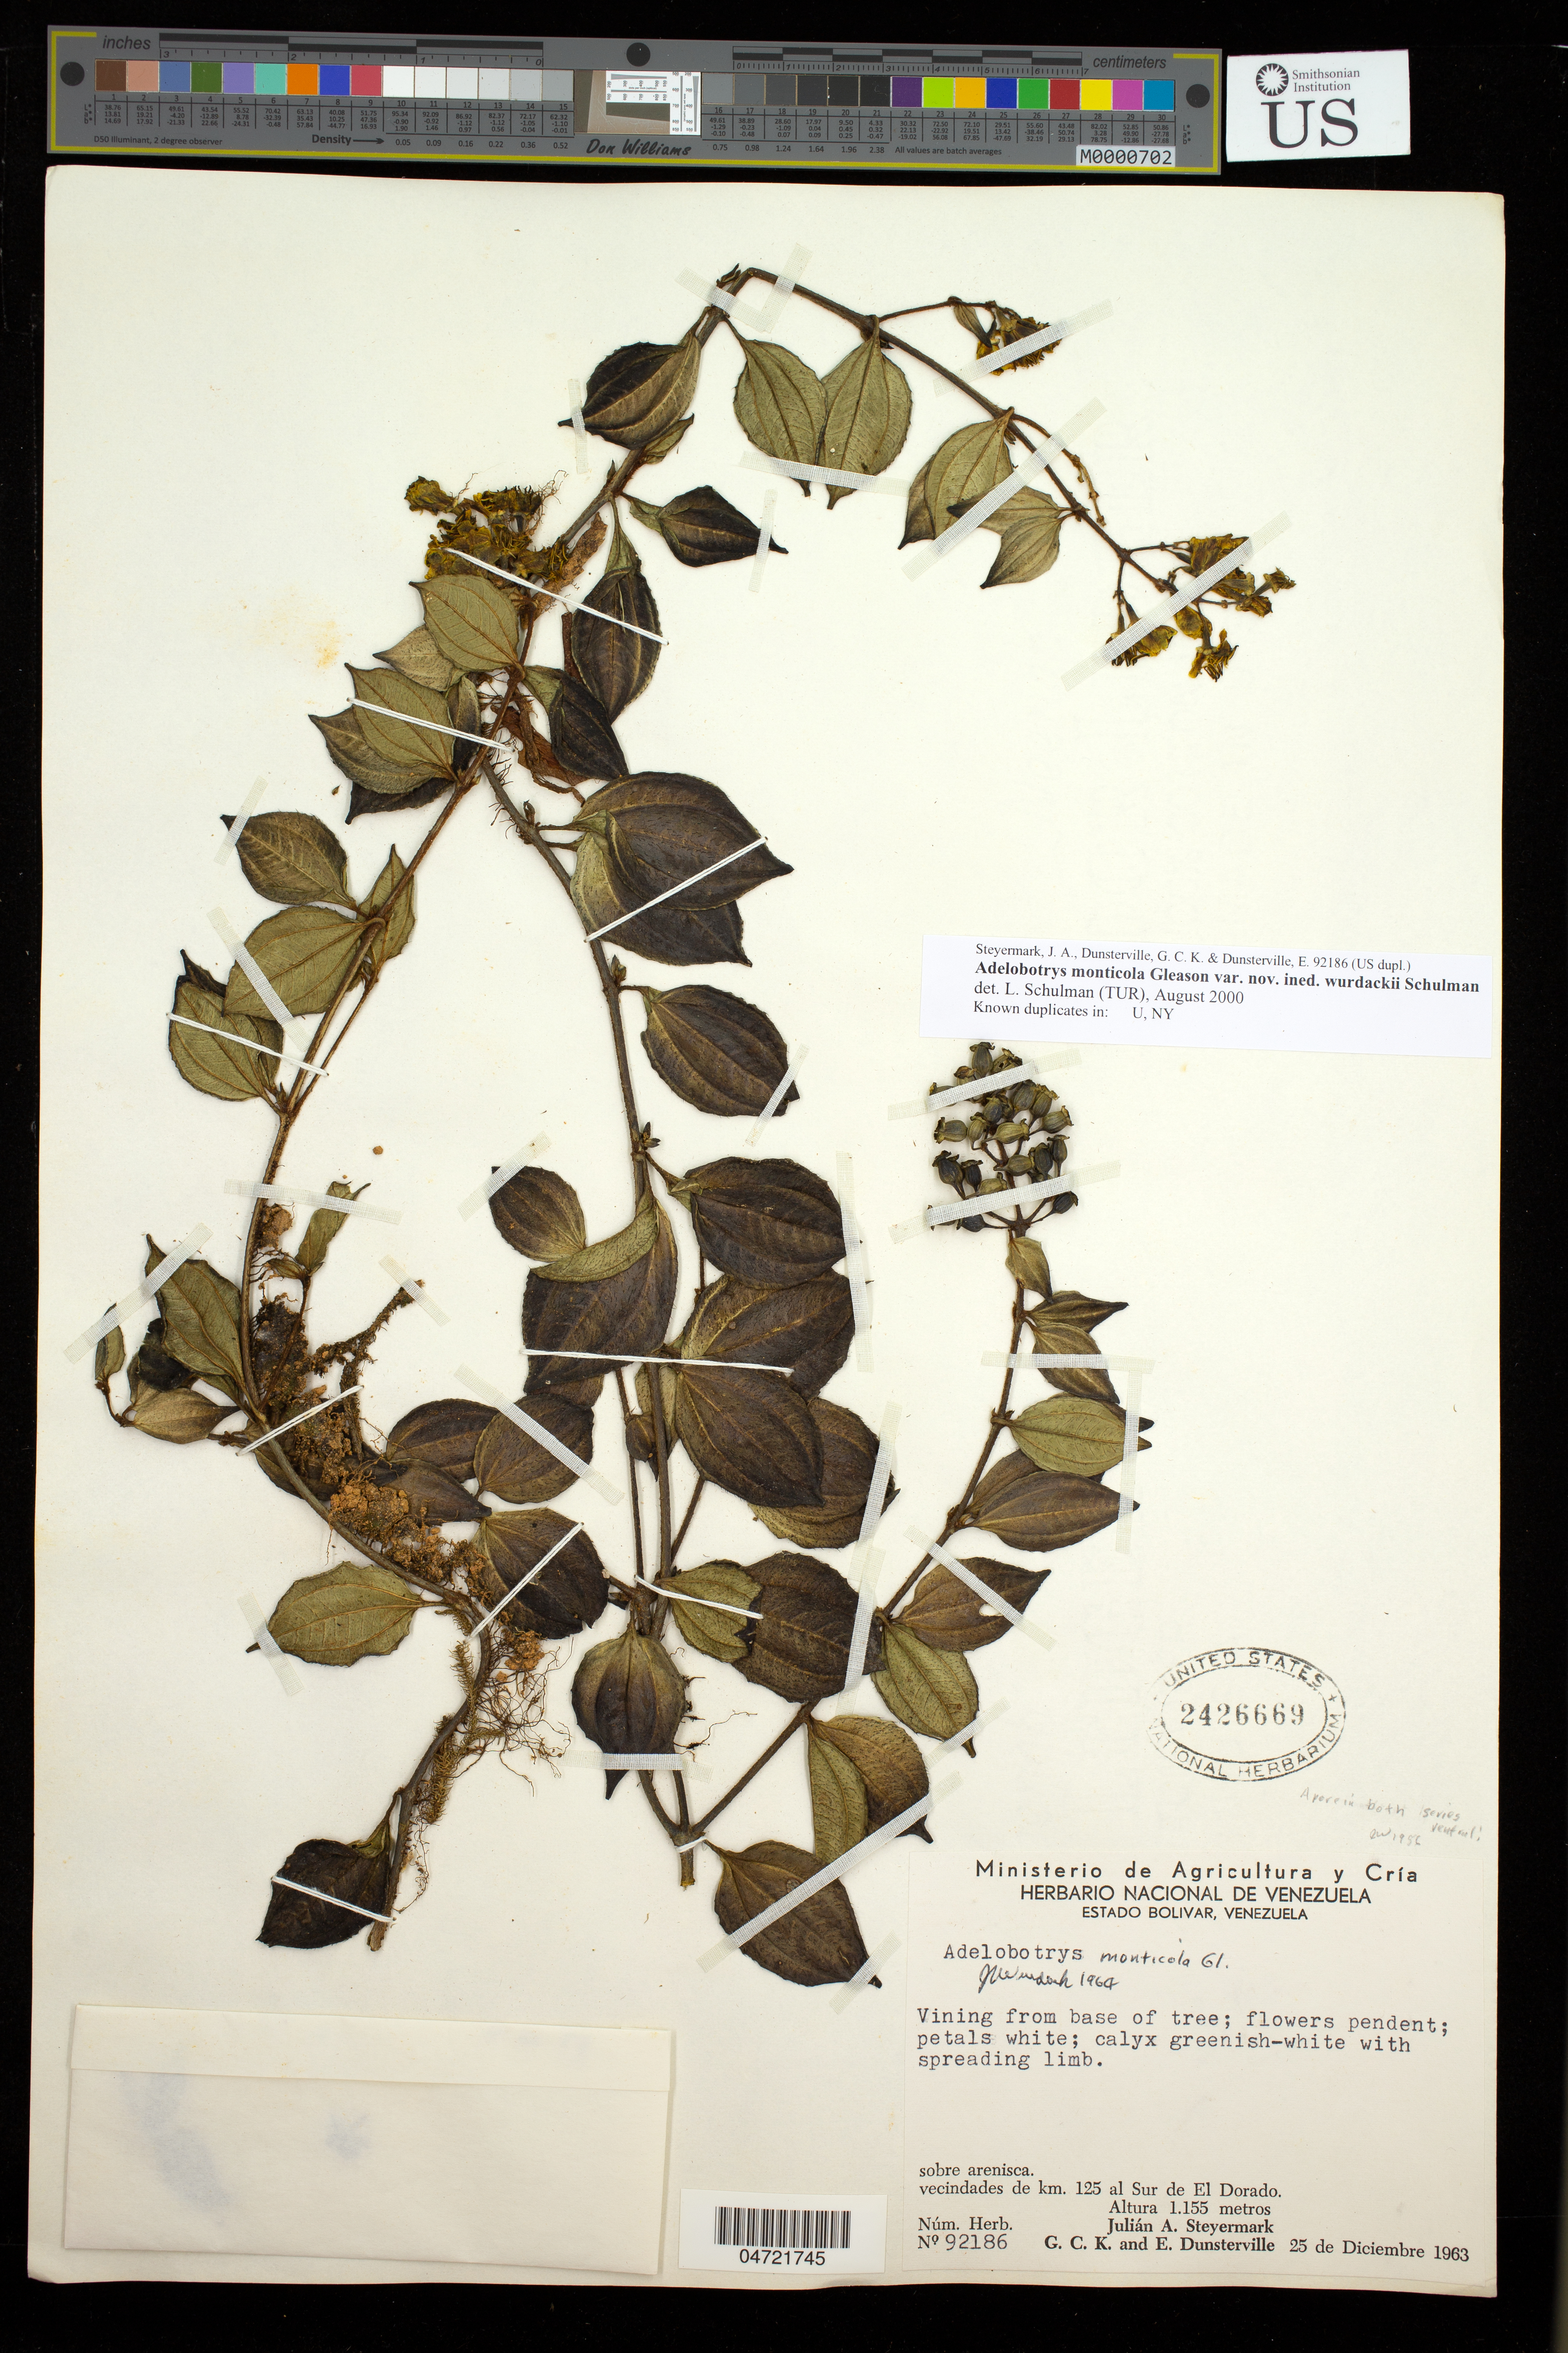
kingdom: Plantae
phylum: Tracheophyta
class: Magnoliopsida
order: Myrtales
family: Melastomataceae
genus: Adelobotrys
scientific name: Adelobotrys monticola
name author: Gleason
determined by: Schulman, Leif, (TUR), University of Turku (FINLAND)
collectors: J. Steyermark, G. C. K. Dunsterville & E. Dunsterville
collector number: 92186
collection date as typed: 25-Dec-63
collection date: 1963-12-25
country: Venezuela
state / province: Bolívar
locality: El Dorado, 125 km S of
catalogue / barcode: US 2426669